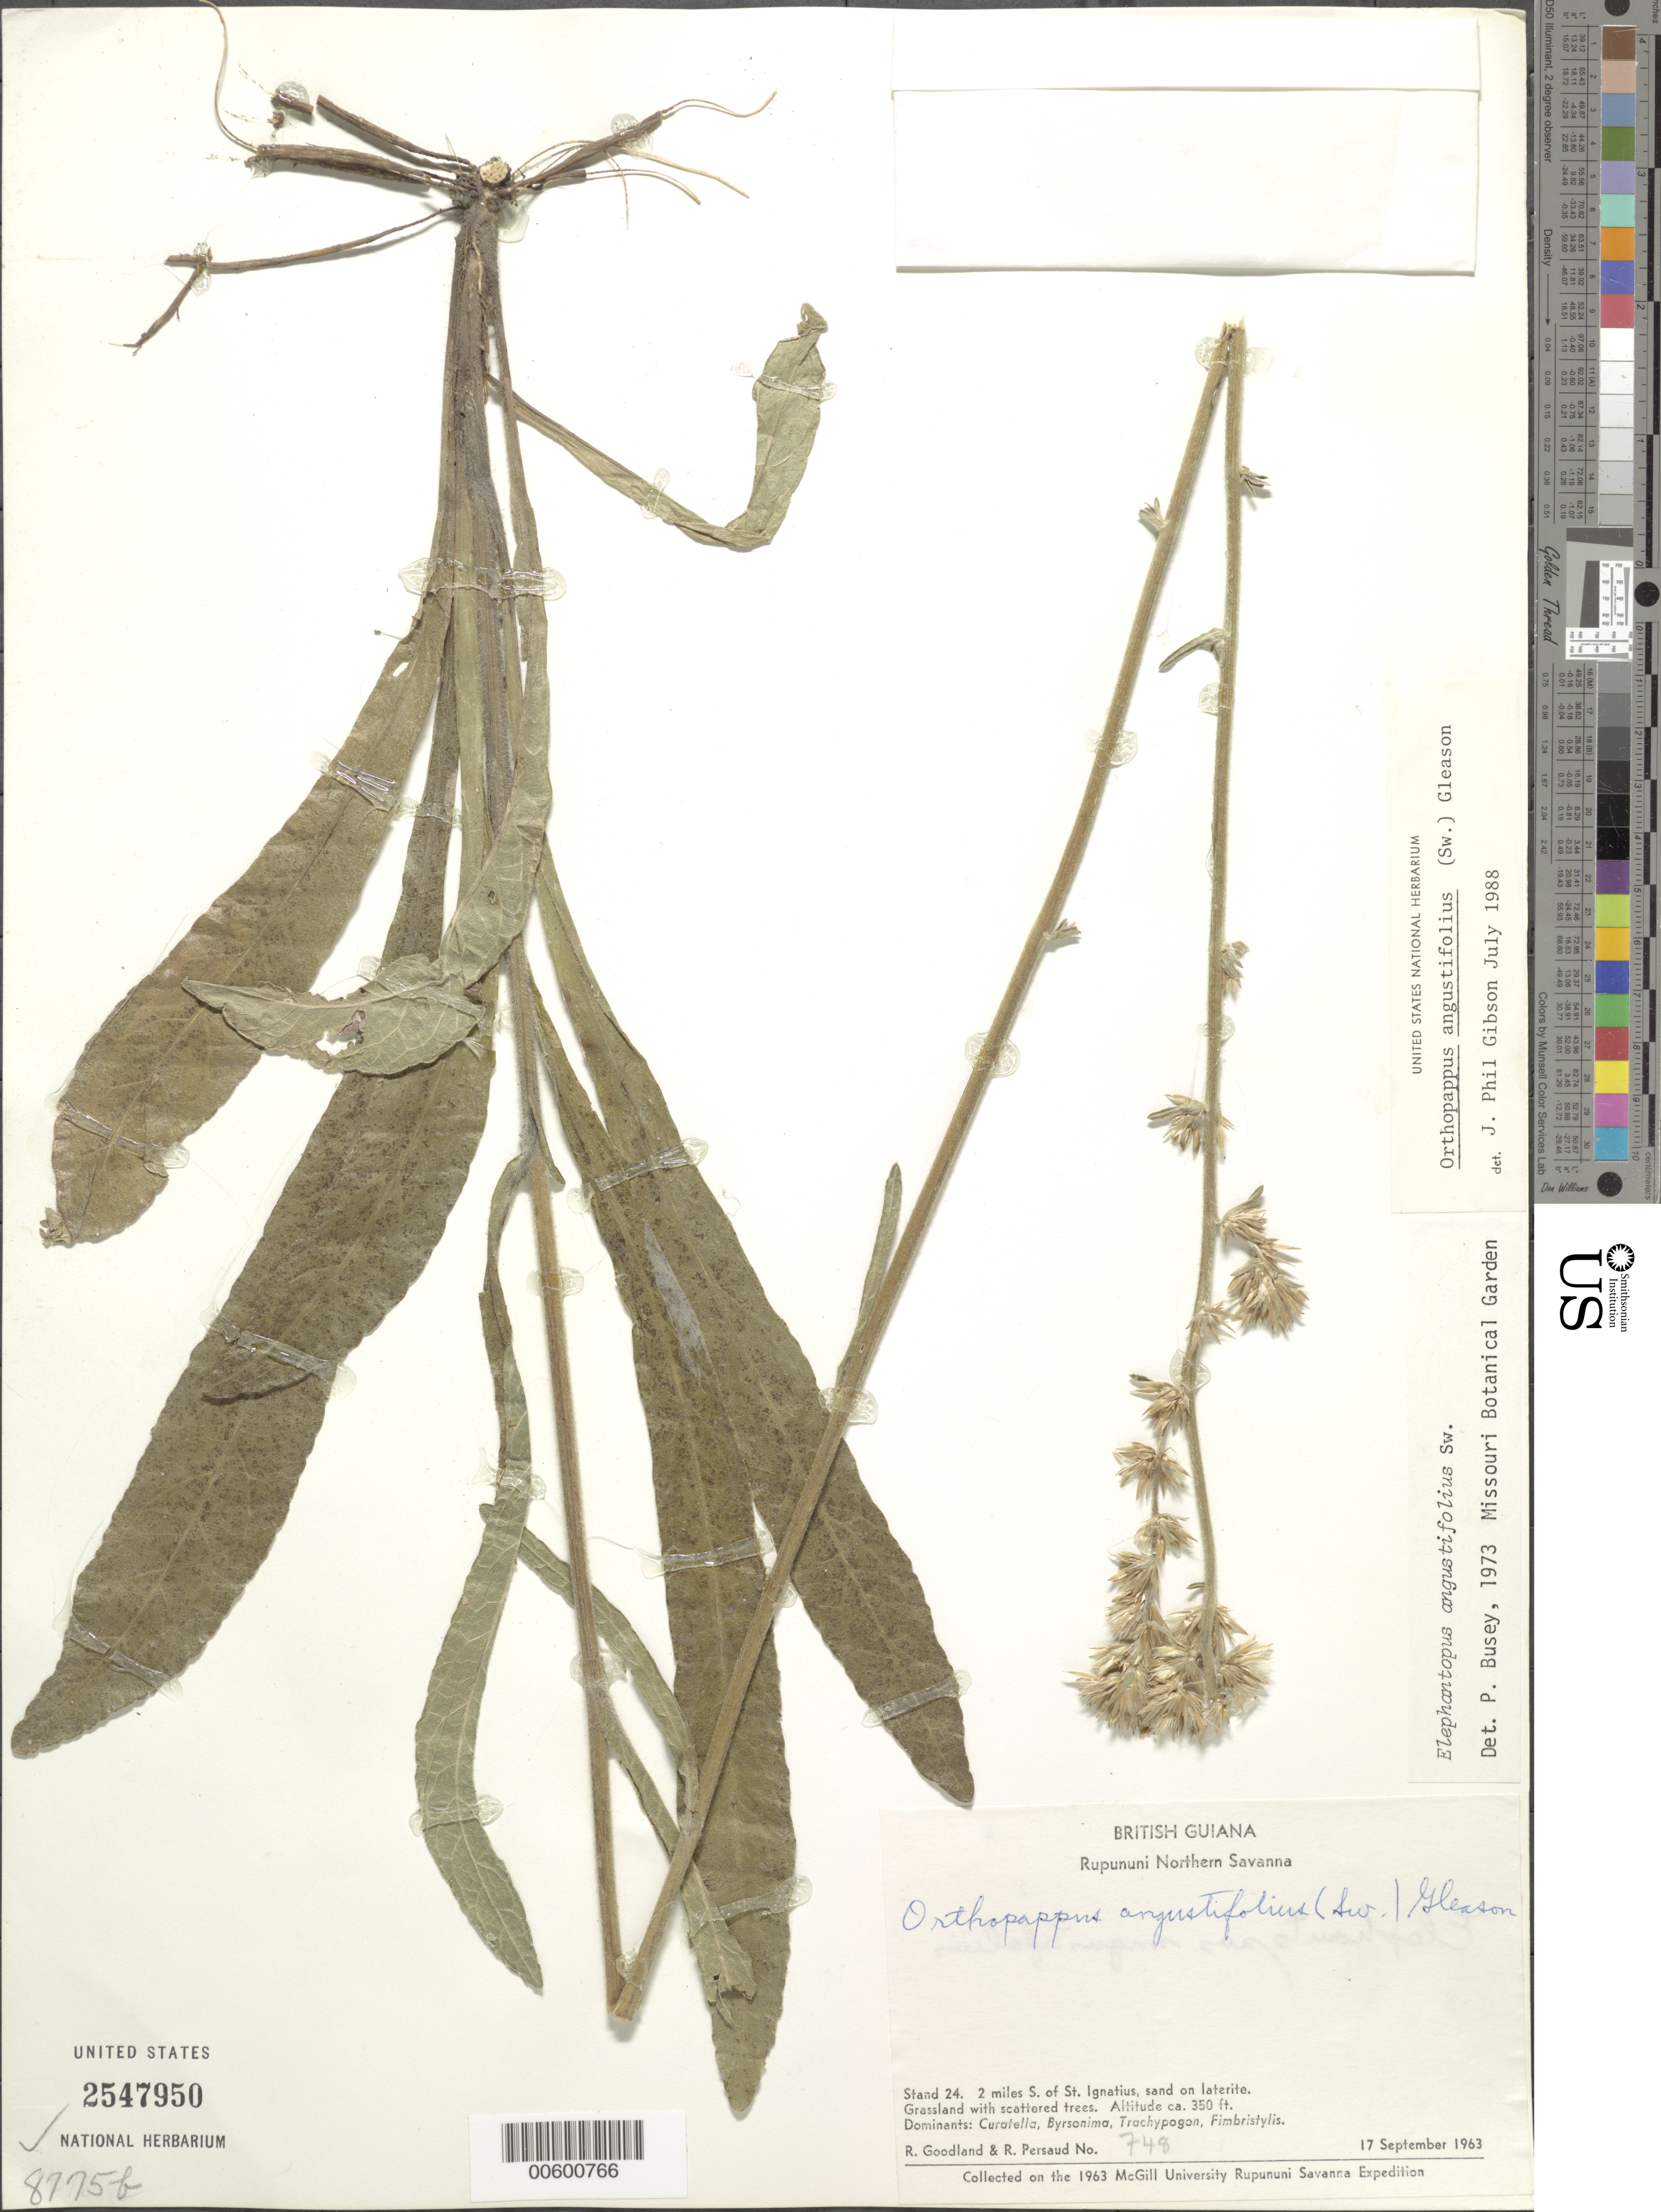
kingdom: Plantae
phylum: Tracheophyta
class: Magnoliopsida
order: Asterales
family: Asteraceae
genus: Orthopappus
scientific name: Orthopappus angustifolius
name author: (Sw.) Gleason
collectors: R. Goodland & R. Persaud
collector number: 748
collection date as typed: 17-Sep-63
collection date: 1963-09-17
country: Guyana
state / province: U. Takutu-U. Essequibo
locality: Rupununi Northern Savanna, St. Ignatius, 2 mi. S of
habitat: Sand on laterite. Grassland with scattered trees. Dominants: Curatella, Byrsonima, Trachypogon, Fimbristylis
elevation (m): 107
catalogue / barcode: US 2547950